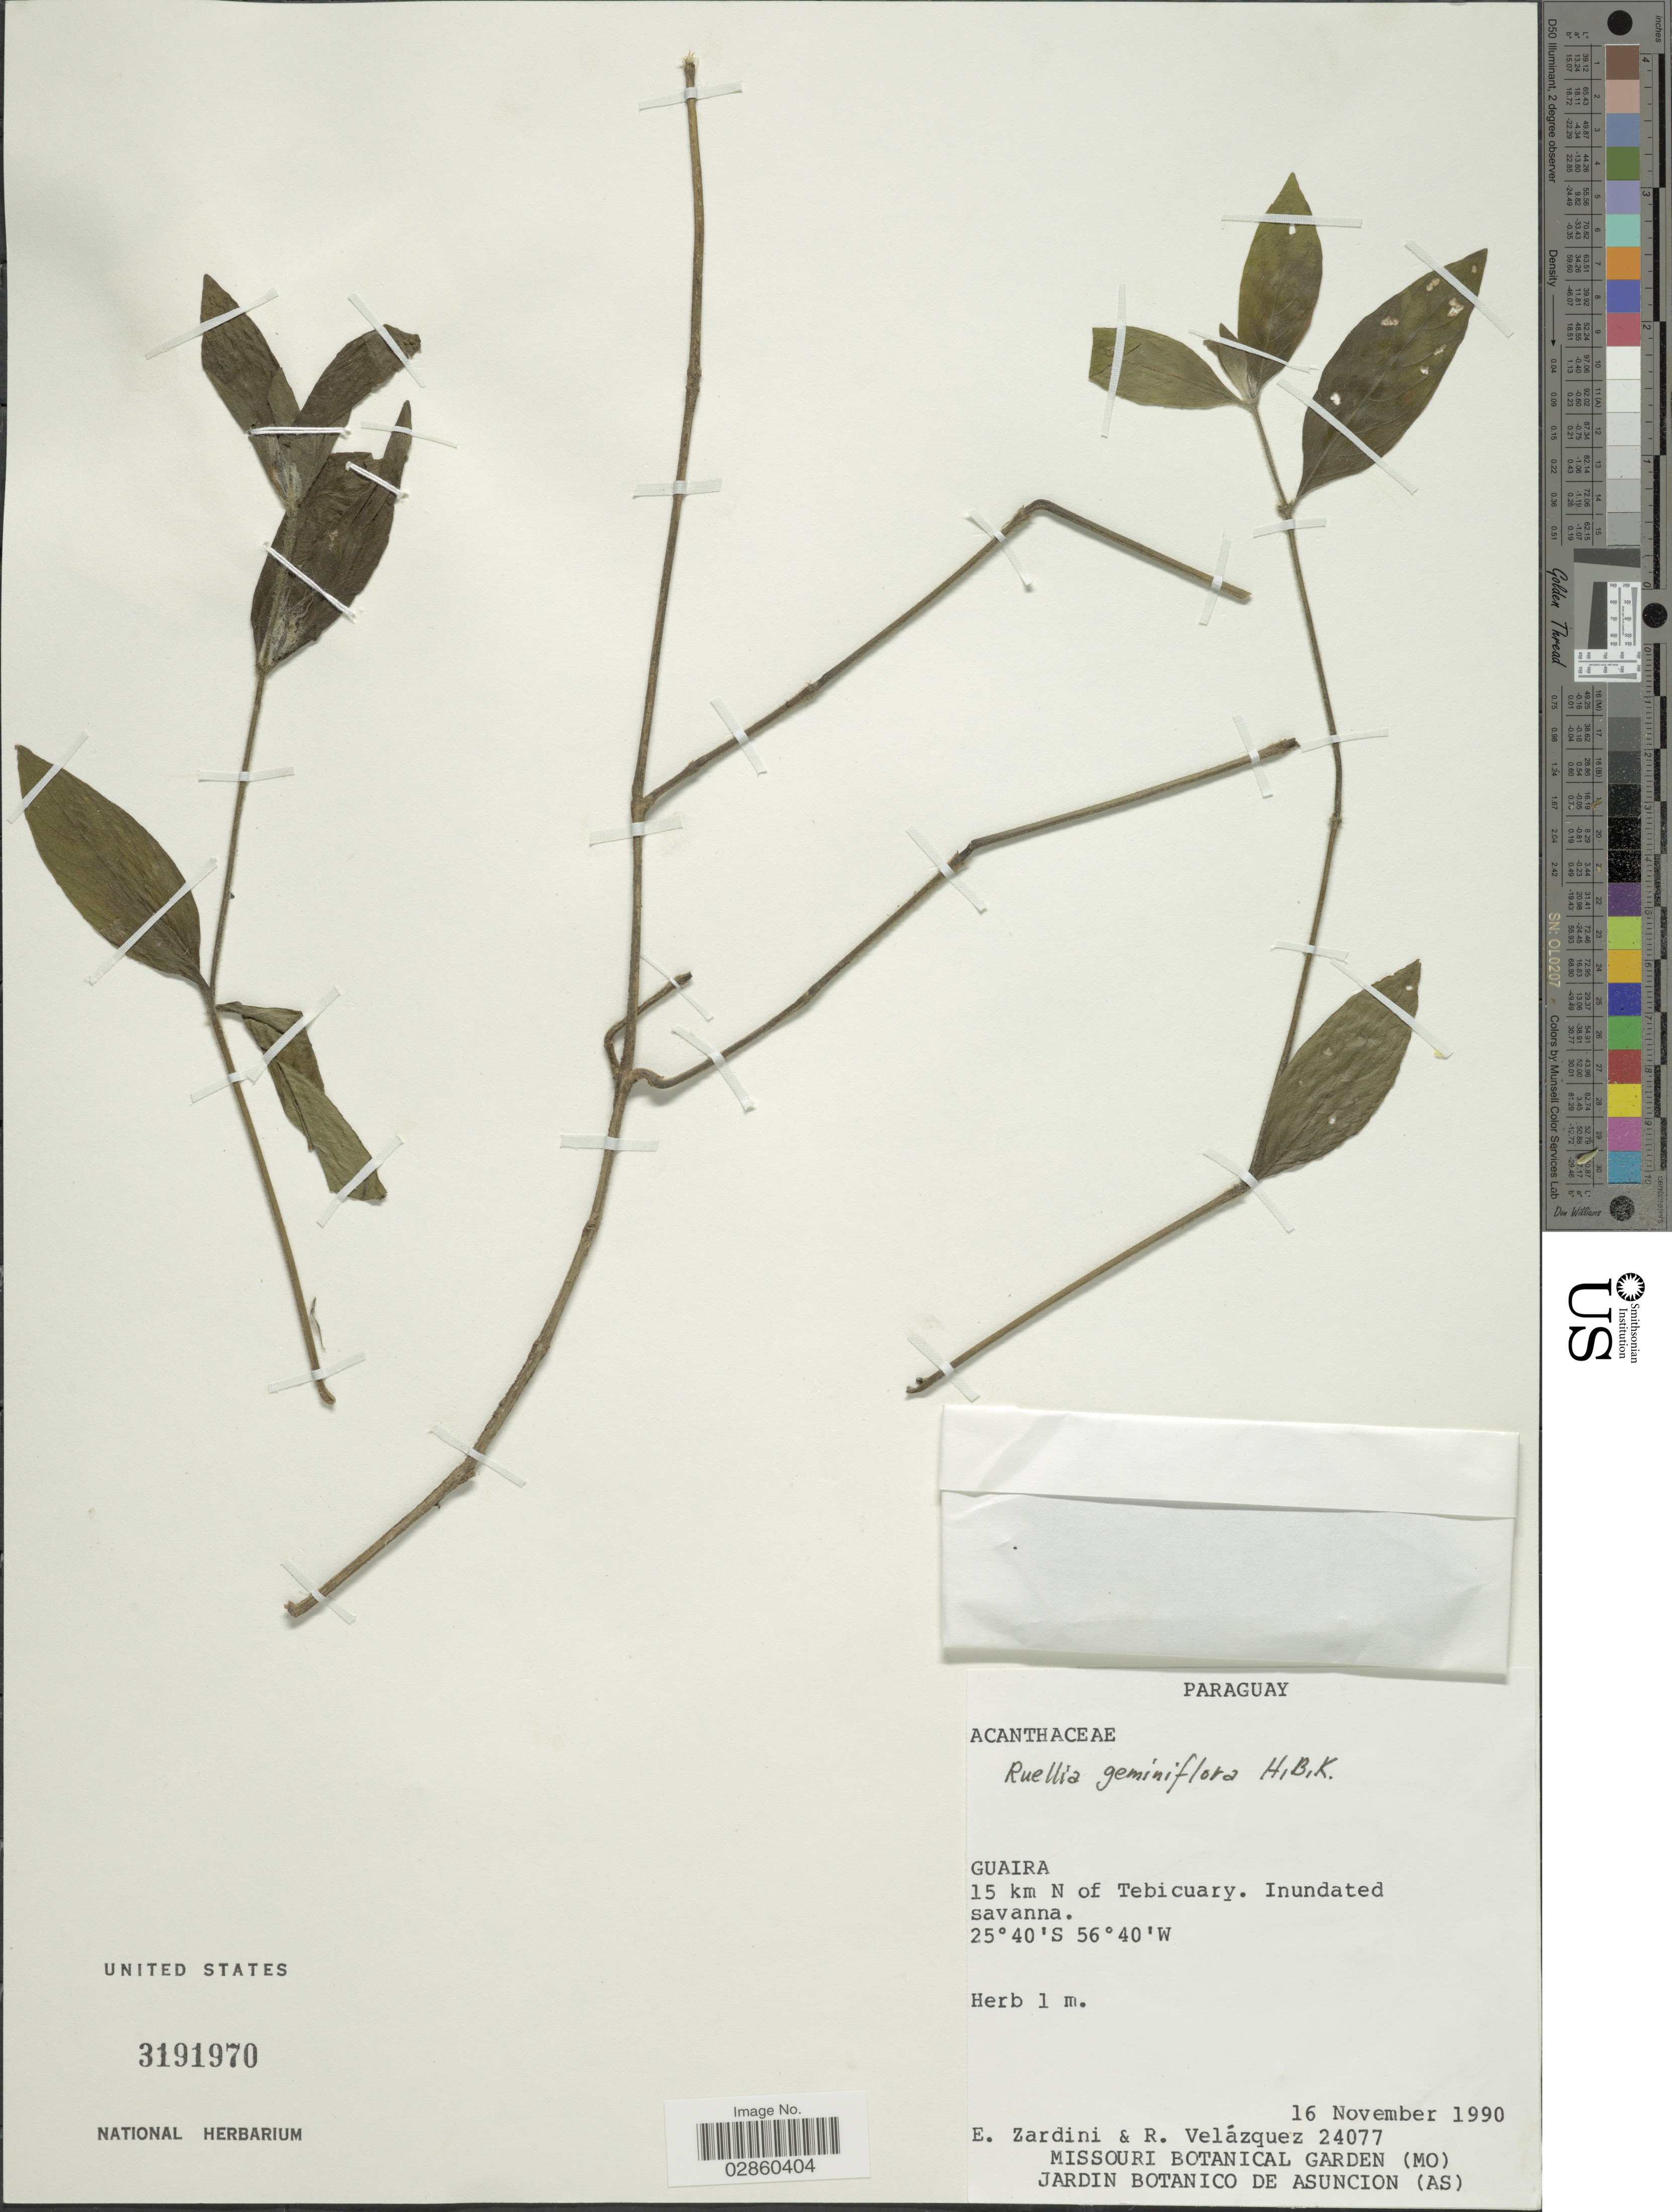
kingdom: Plantae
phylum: Tracheophyta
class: Magnoliopsida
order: Lamiales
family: Acanthaceae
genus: Ruellia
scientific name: Ruellia geminiflora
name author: Kunth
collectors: E. M. Zardini & R. Velázquez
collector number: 24077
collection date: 1990-11-16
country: Paraguay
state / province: Guaira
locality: Guaira. 15 km N of Tebicuary.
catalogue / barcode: US 3191970